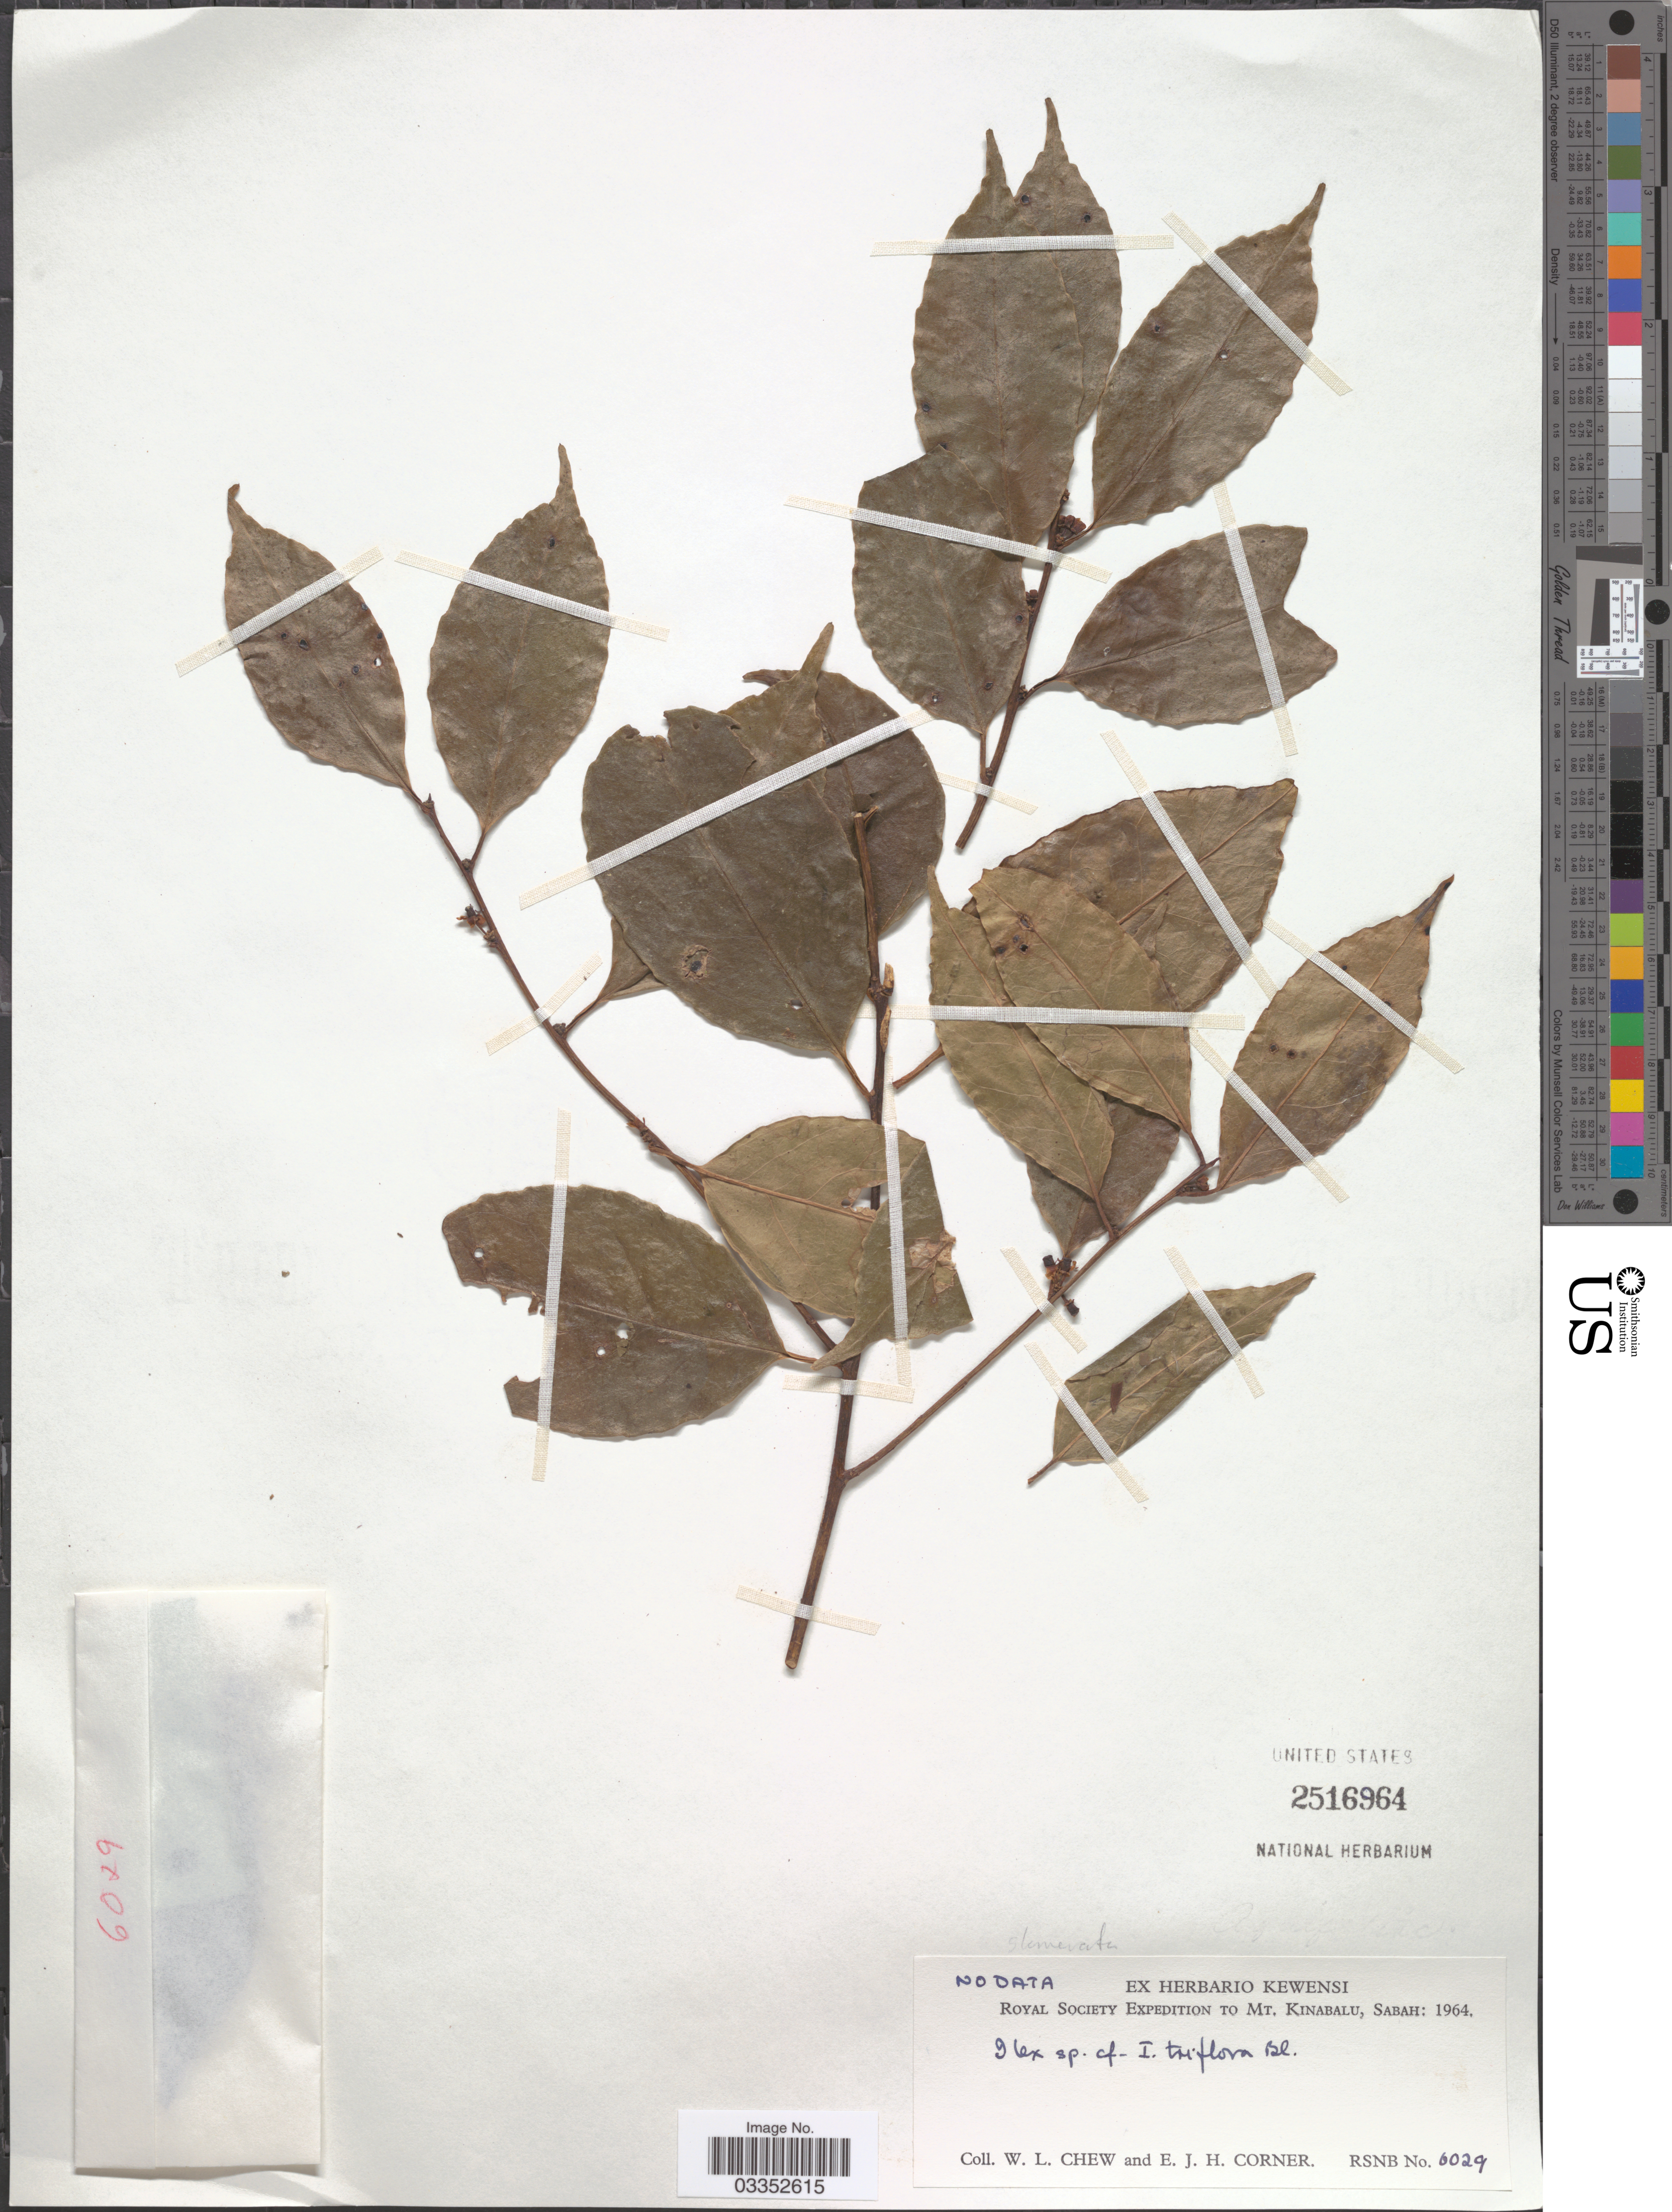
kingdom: Plantae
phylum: Tracheophyta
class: Magnoliopsida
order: Aquifoliales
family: Aquifoliaceae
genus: Ilex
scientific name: Ilex glomerata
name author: King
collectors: W. Chew & E. Corner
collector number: RSNB 6029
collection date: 1964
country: Malaysia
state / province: Sabah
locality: Mt. Kinabalu.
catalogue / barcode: US 2516964